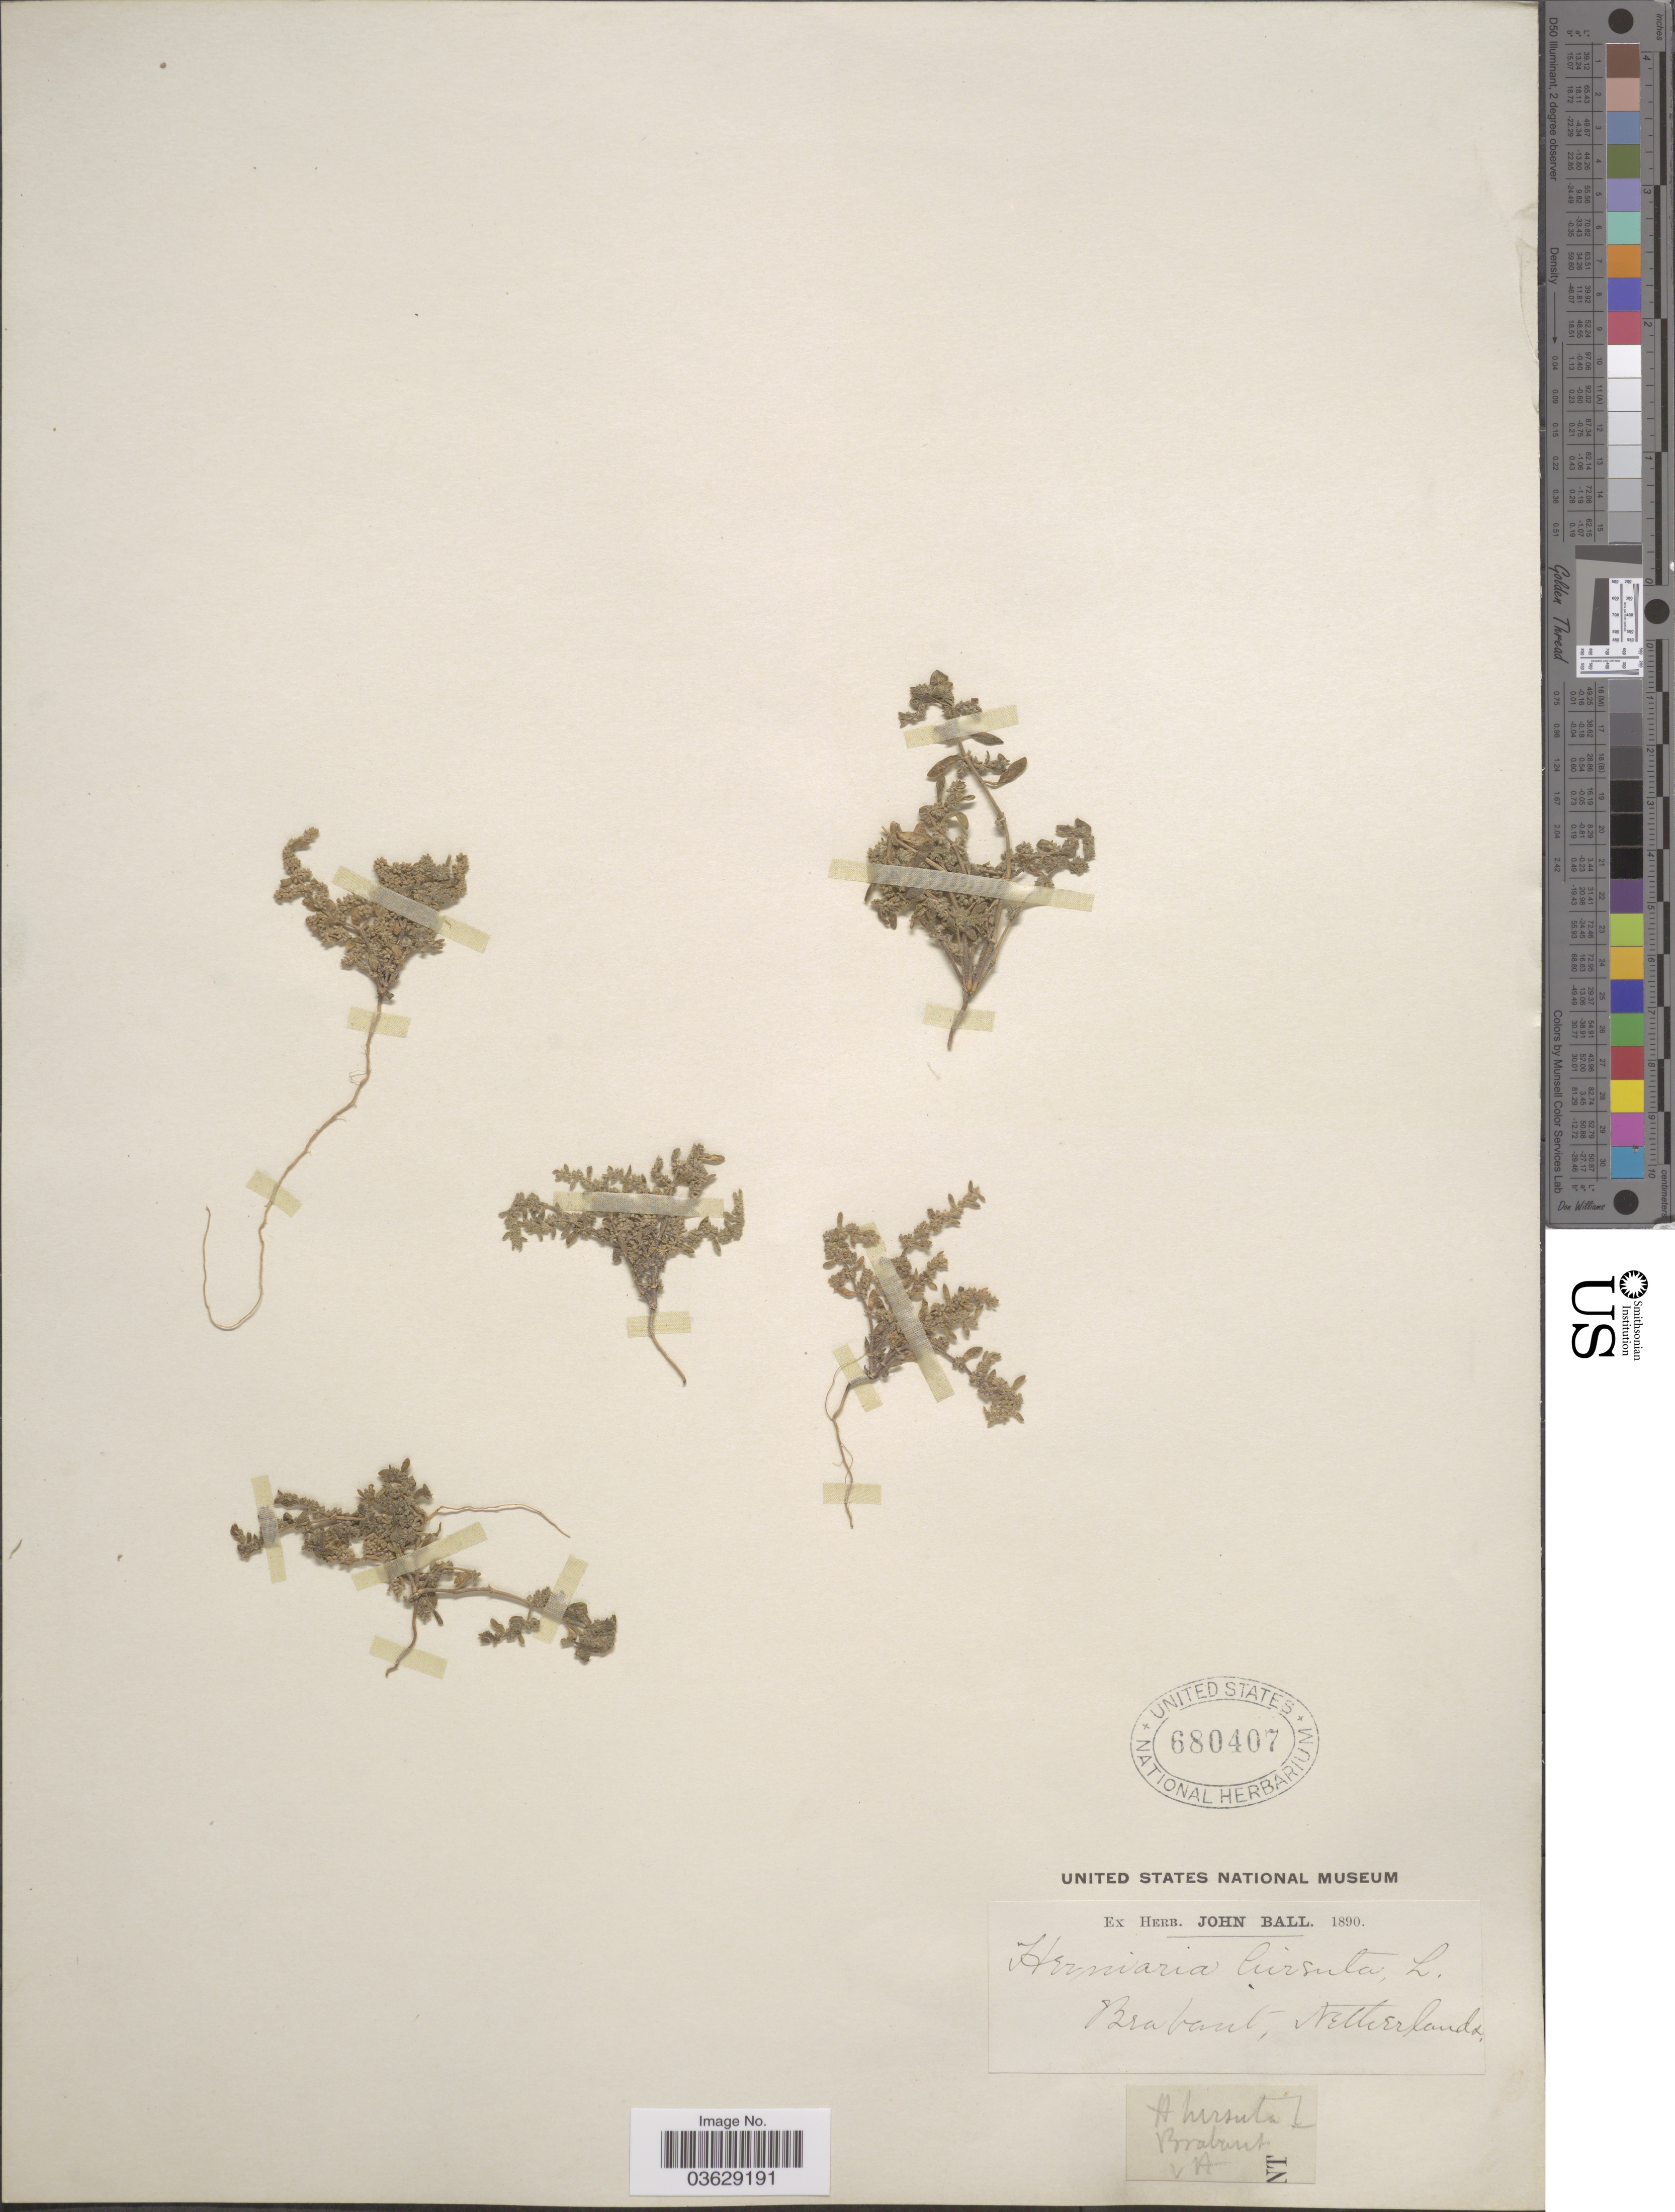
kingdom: Plantae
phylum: Tracheophyta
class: Magnoliopsida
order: Caryophyllales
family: Caryophyllaceae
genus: Herniaria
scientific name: Herniaria hirsuta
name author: L.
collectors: ex herb. John Ball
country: Netherlands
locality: Brabant.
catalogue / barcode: US 680407